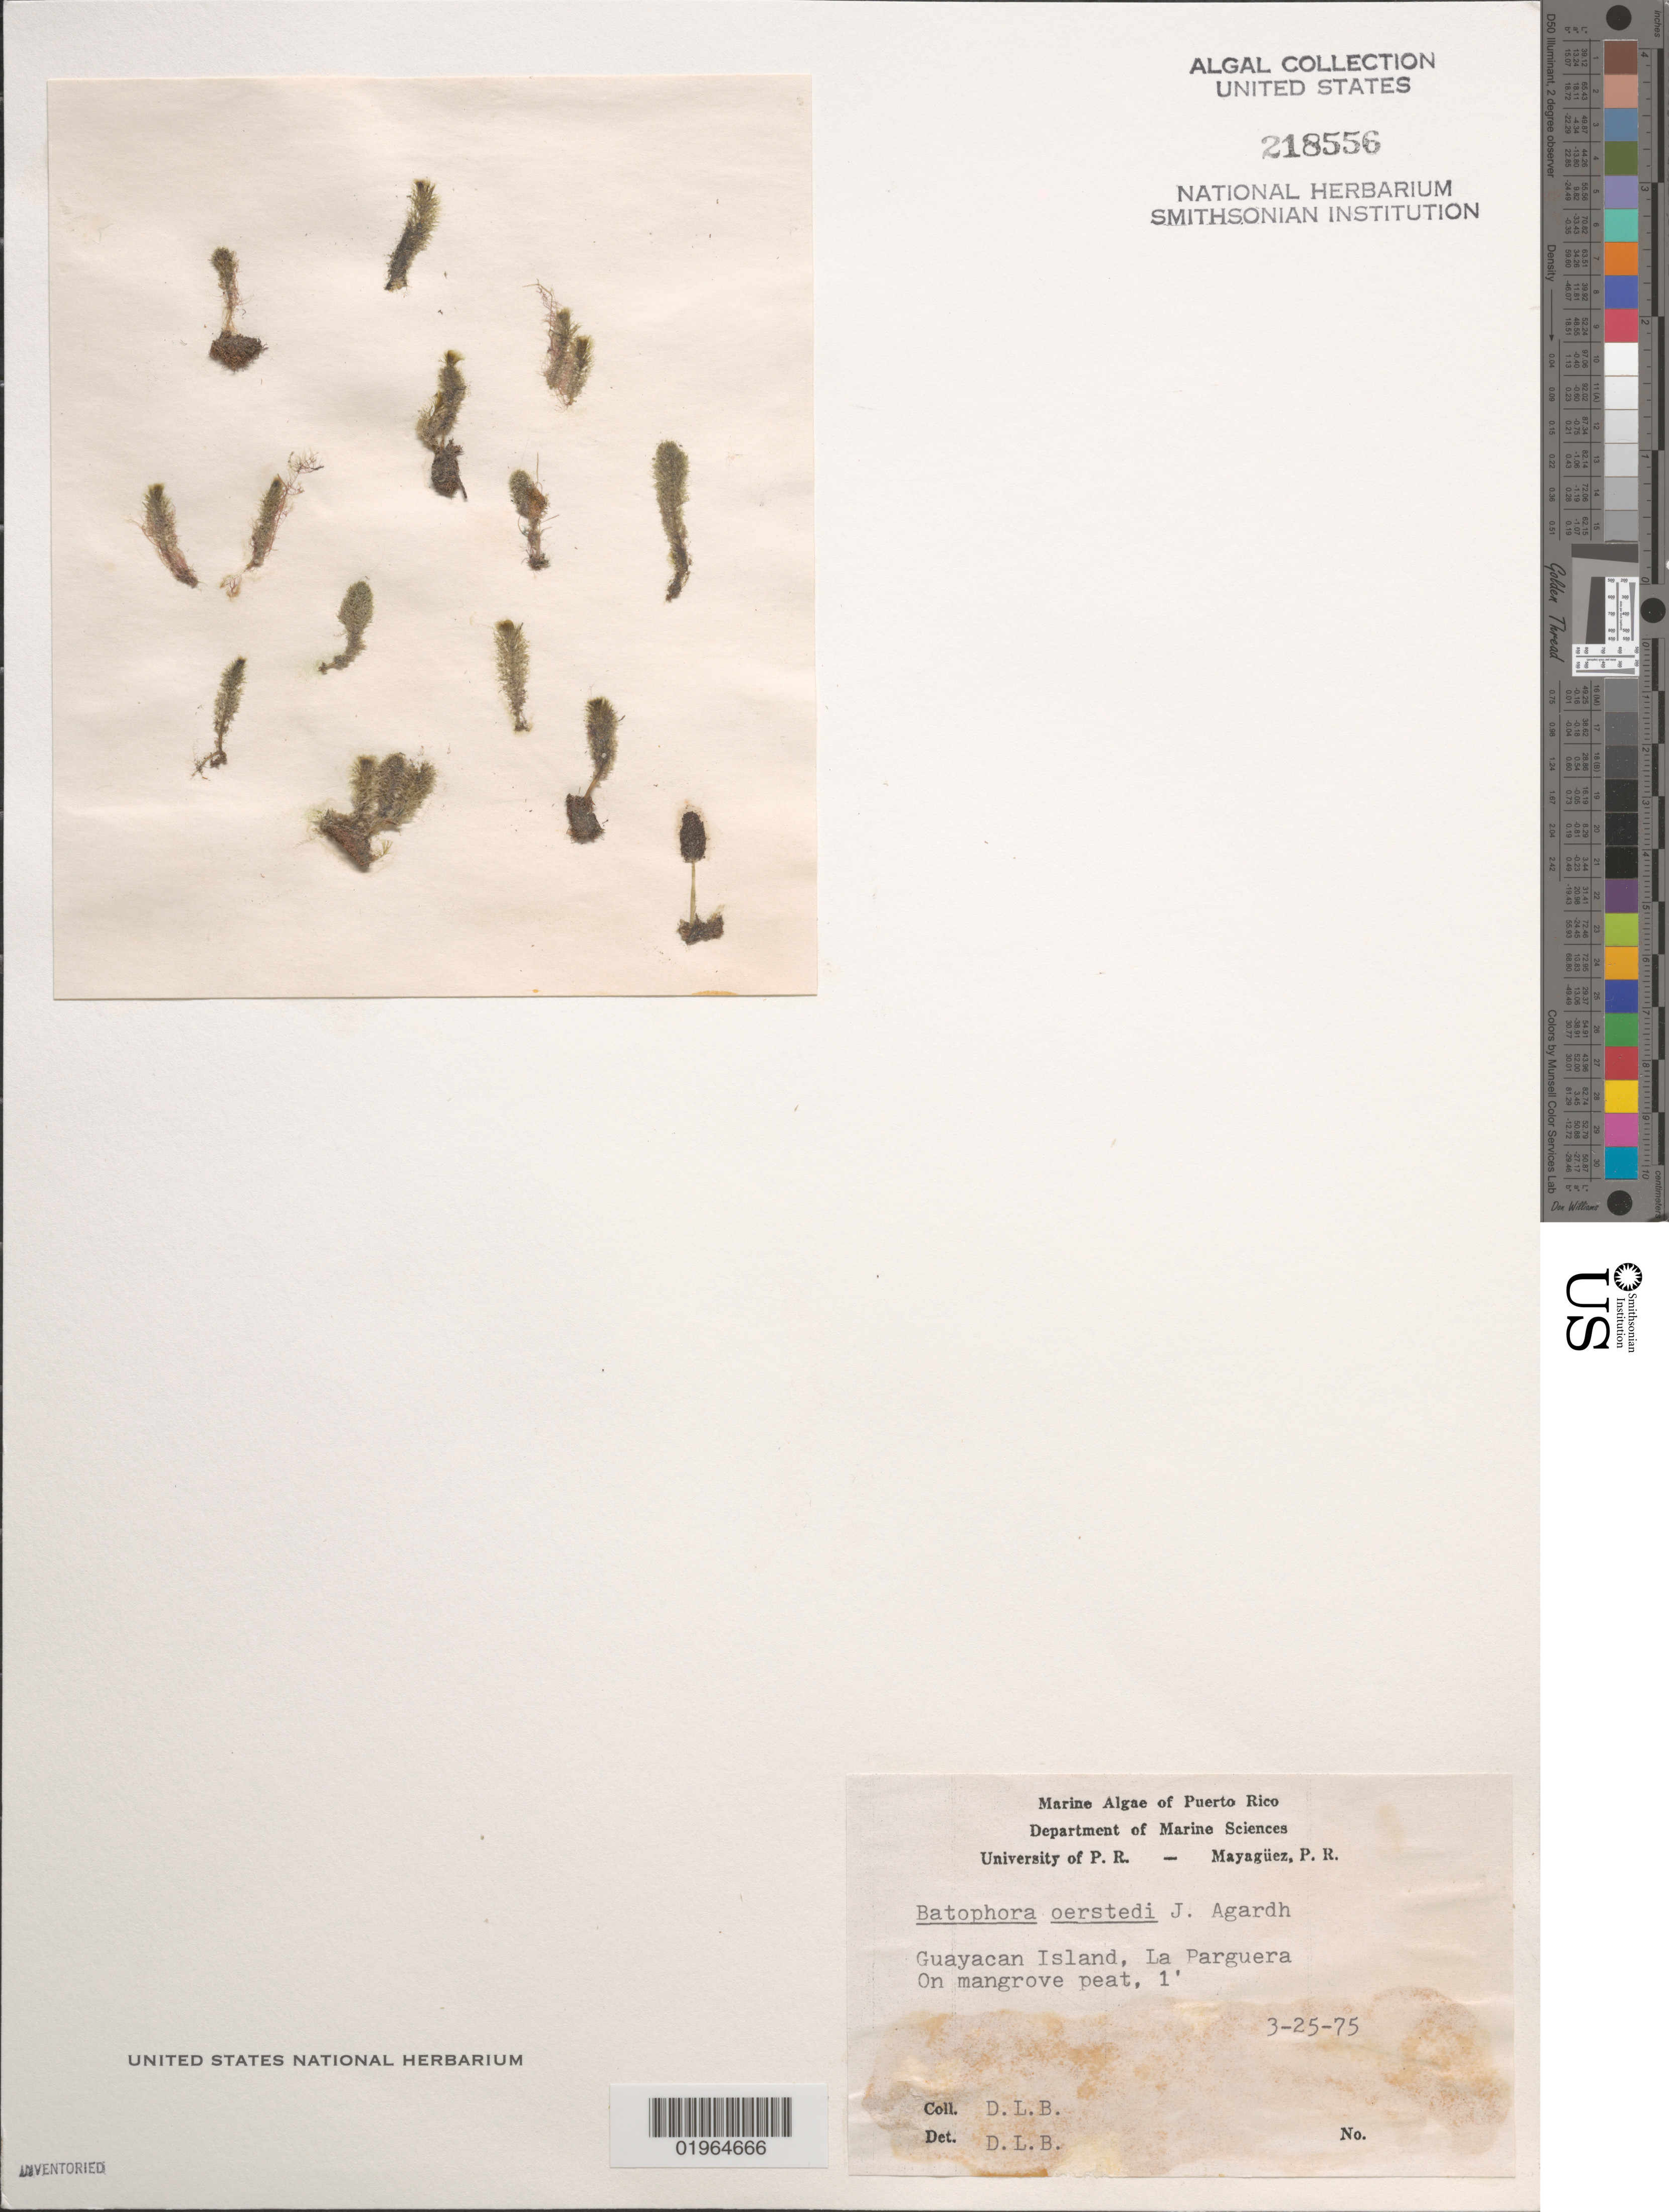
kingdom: Plantae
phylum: Chlorophyta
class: Ulvophyceae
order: Dasycladales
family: Dasycladaceae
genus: Batophora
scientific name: Batophora oerstedii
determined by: Ballantine, D. L.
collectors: D.L. Ballantine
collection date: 1975-03-26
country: Puerto Rico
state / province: Lajas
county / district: La Parguera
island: Guayacan Island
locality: On mangrove peat.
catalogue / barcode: US 218556